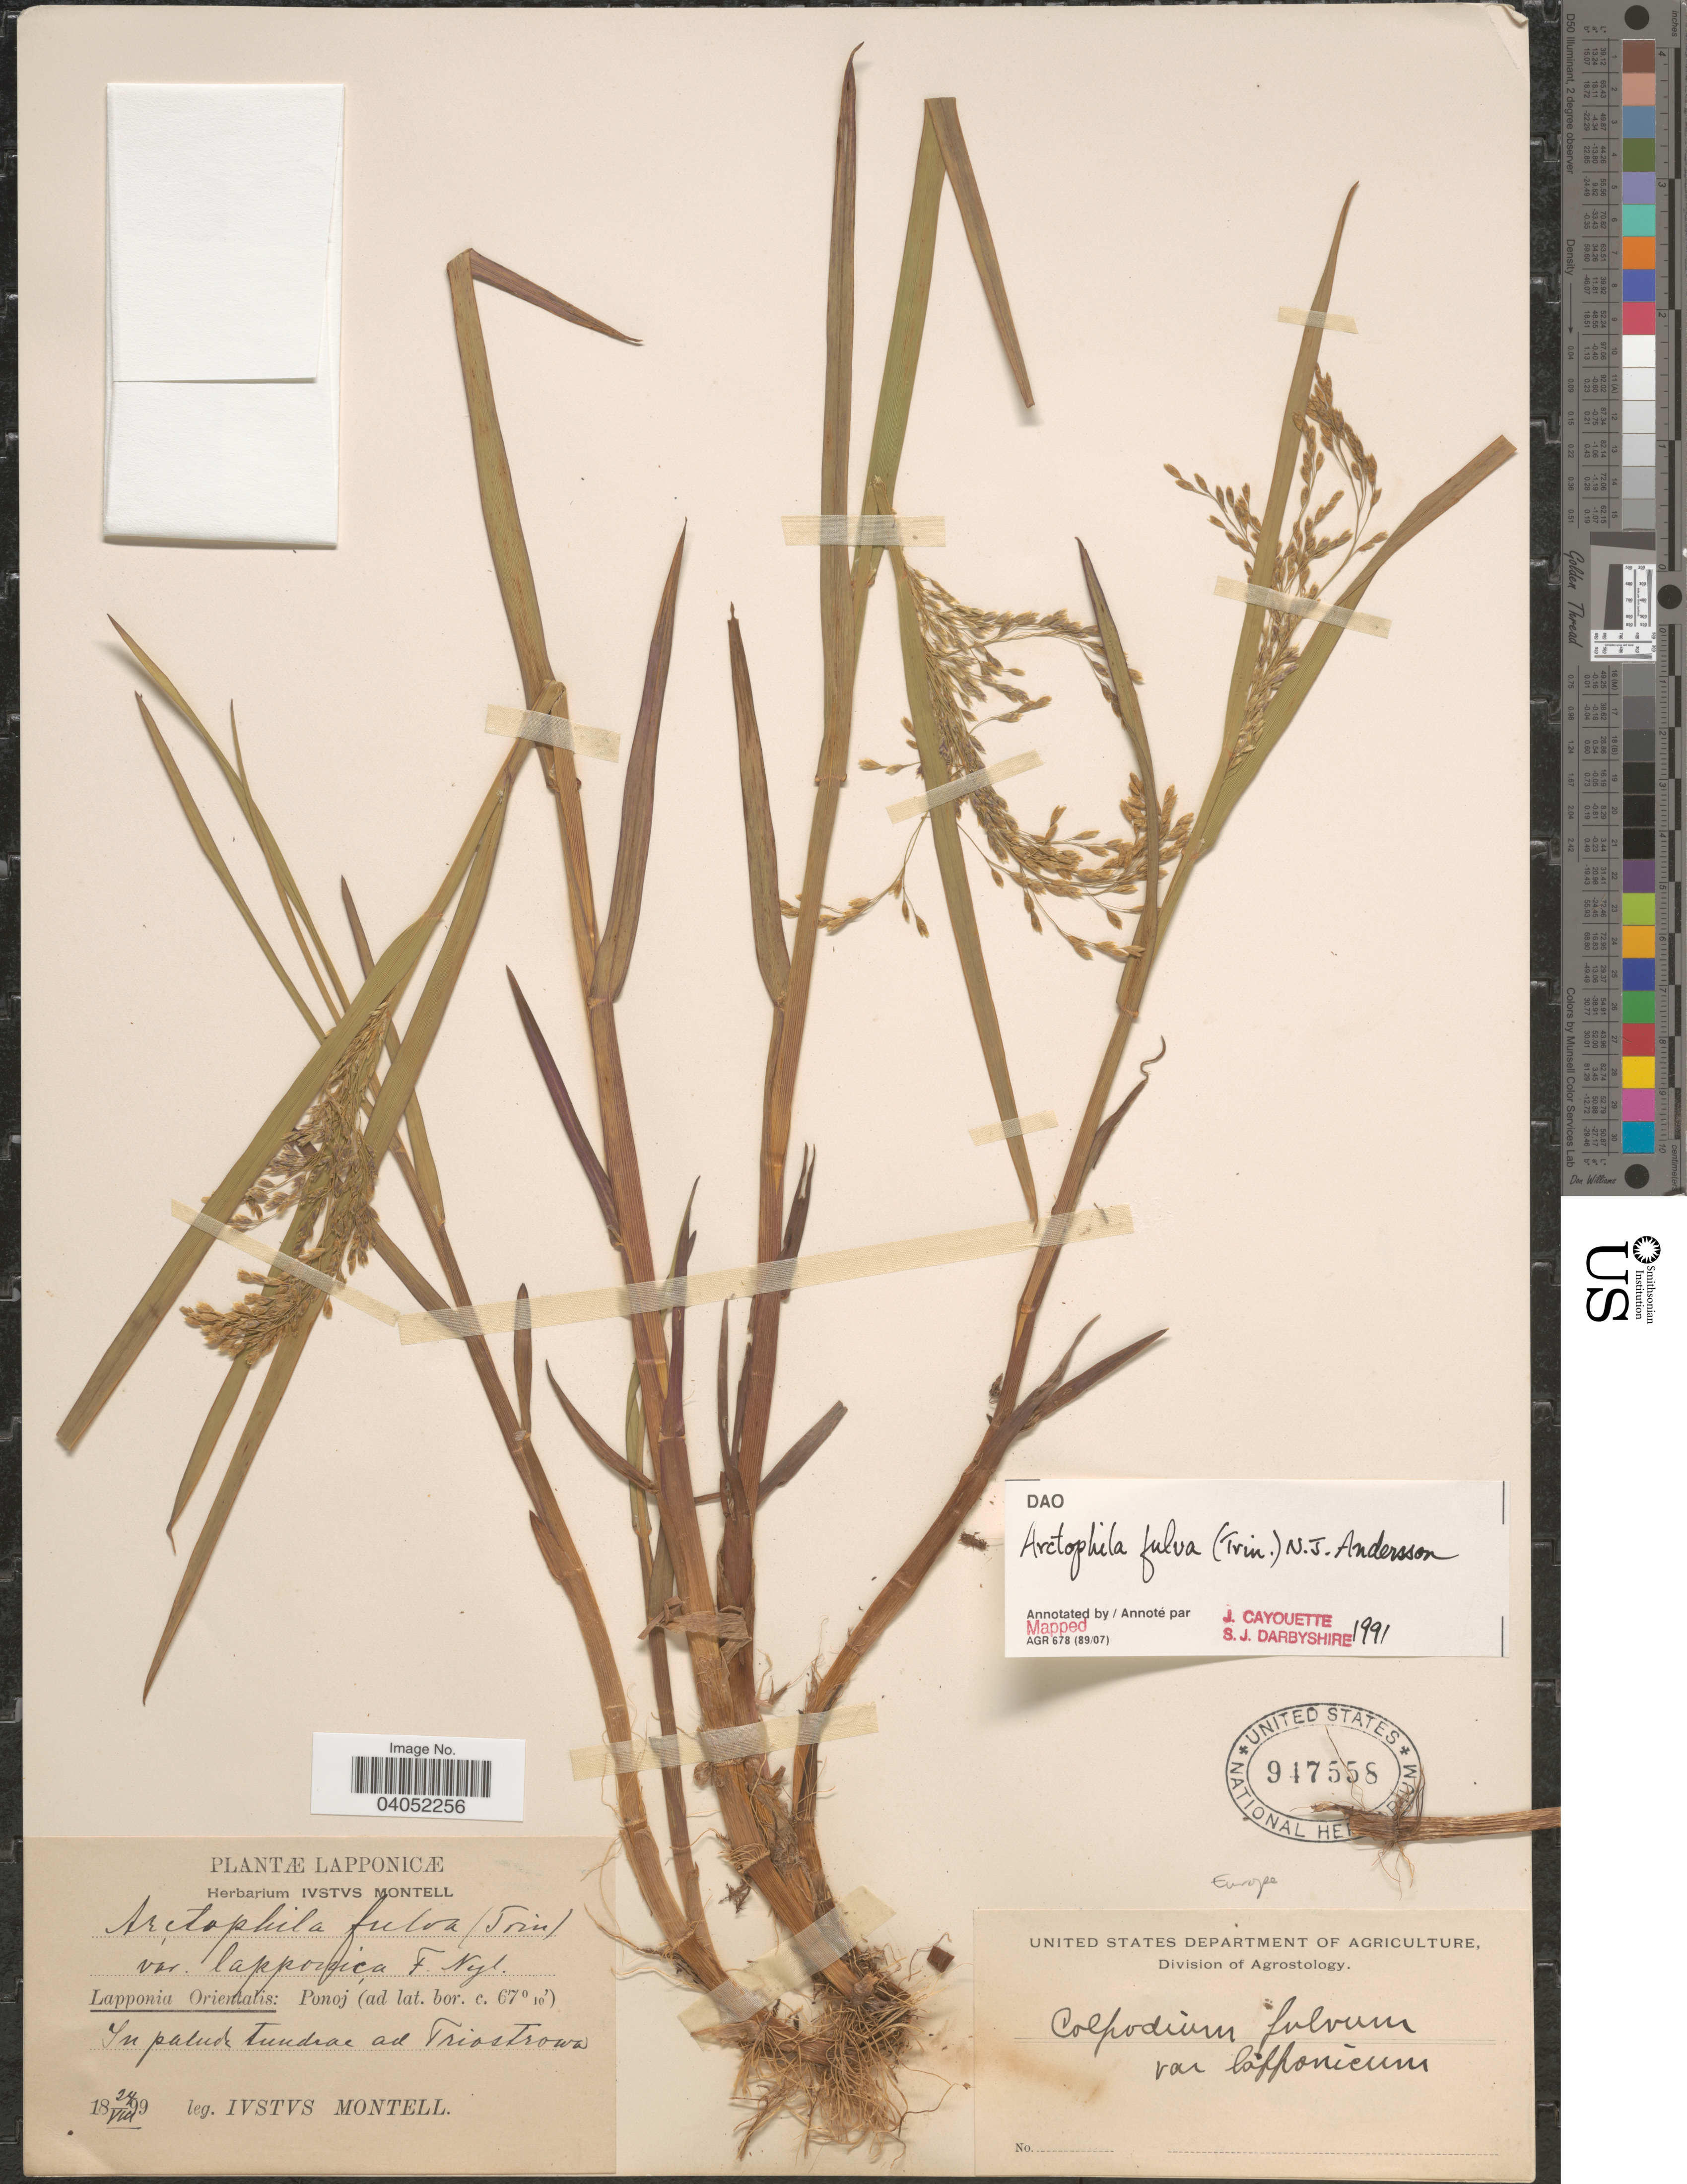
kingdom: Plantae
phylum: Tracheophyta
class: Liliopsida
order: Poales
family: Poaceae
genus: Arctophila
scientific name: Arctophila fulva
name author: (Trin.) Andersson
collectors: I. Montell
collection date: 1899-08-24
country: Finland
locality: Lapponicæ. Lapponia Orientalis: Ponoj. In palud tundrae ad Triostrowa.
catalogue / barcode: US 947558